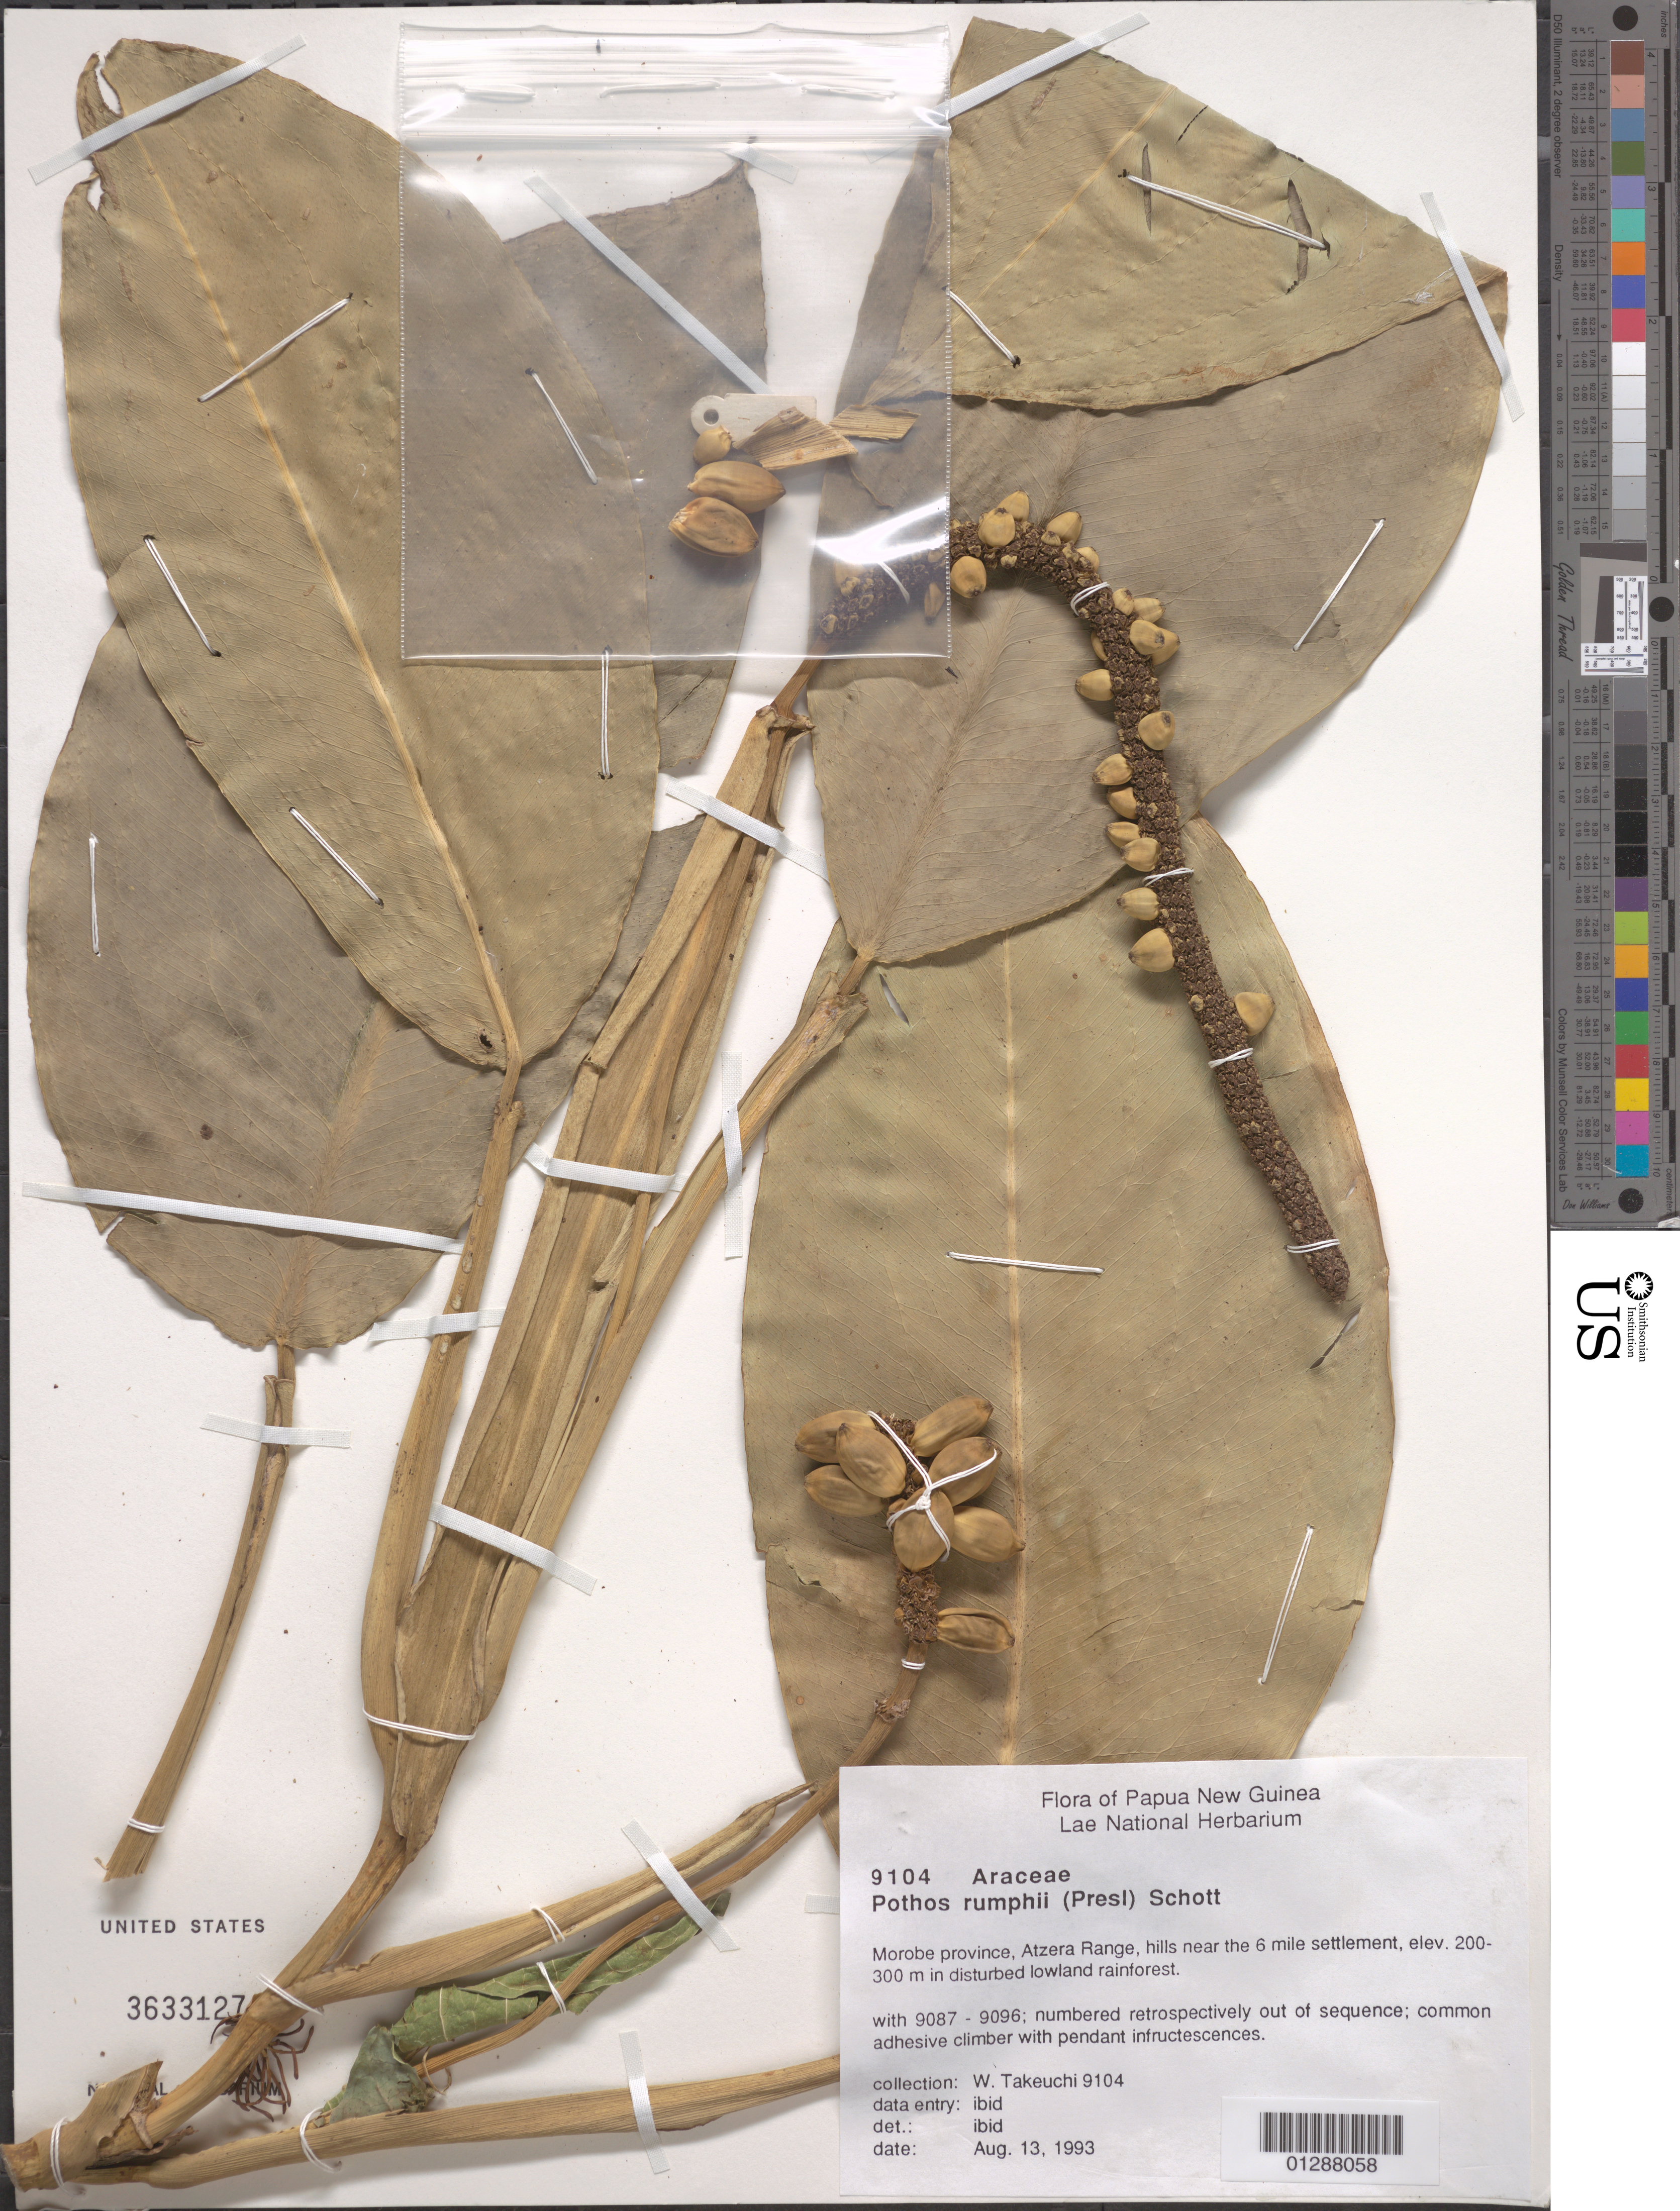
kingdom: Plantae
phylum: Tracheophyta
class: Liliopsida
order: Alismatales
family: Araceae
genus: Pothos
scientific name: Pothos tener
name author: Wall.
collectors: W. Takeuchi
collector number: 9104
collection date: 1993-08-13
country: Papua New Guinea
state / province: Morobe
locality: Atzera Range, hills near the 6 mile settlement.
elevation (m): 200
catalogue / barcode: US 3633127